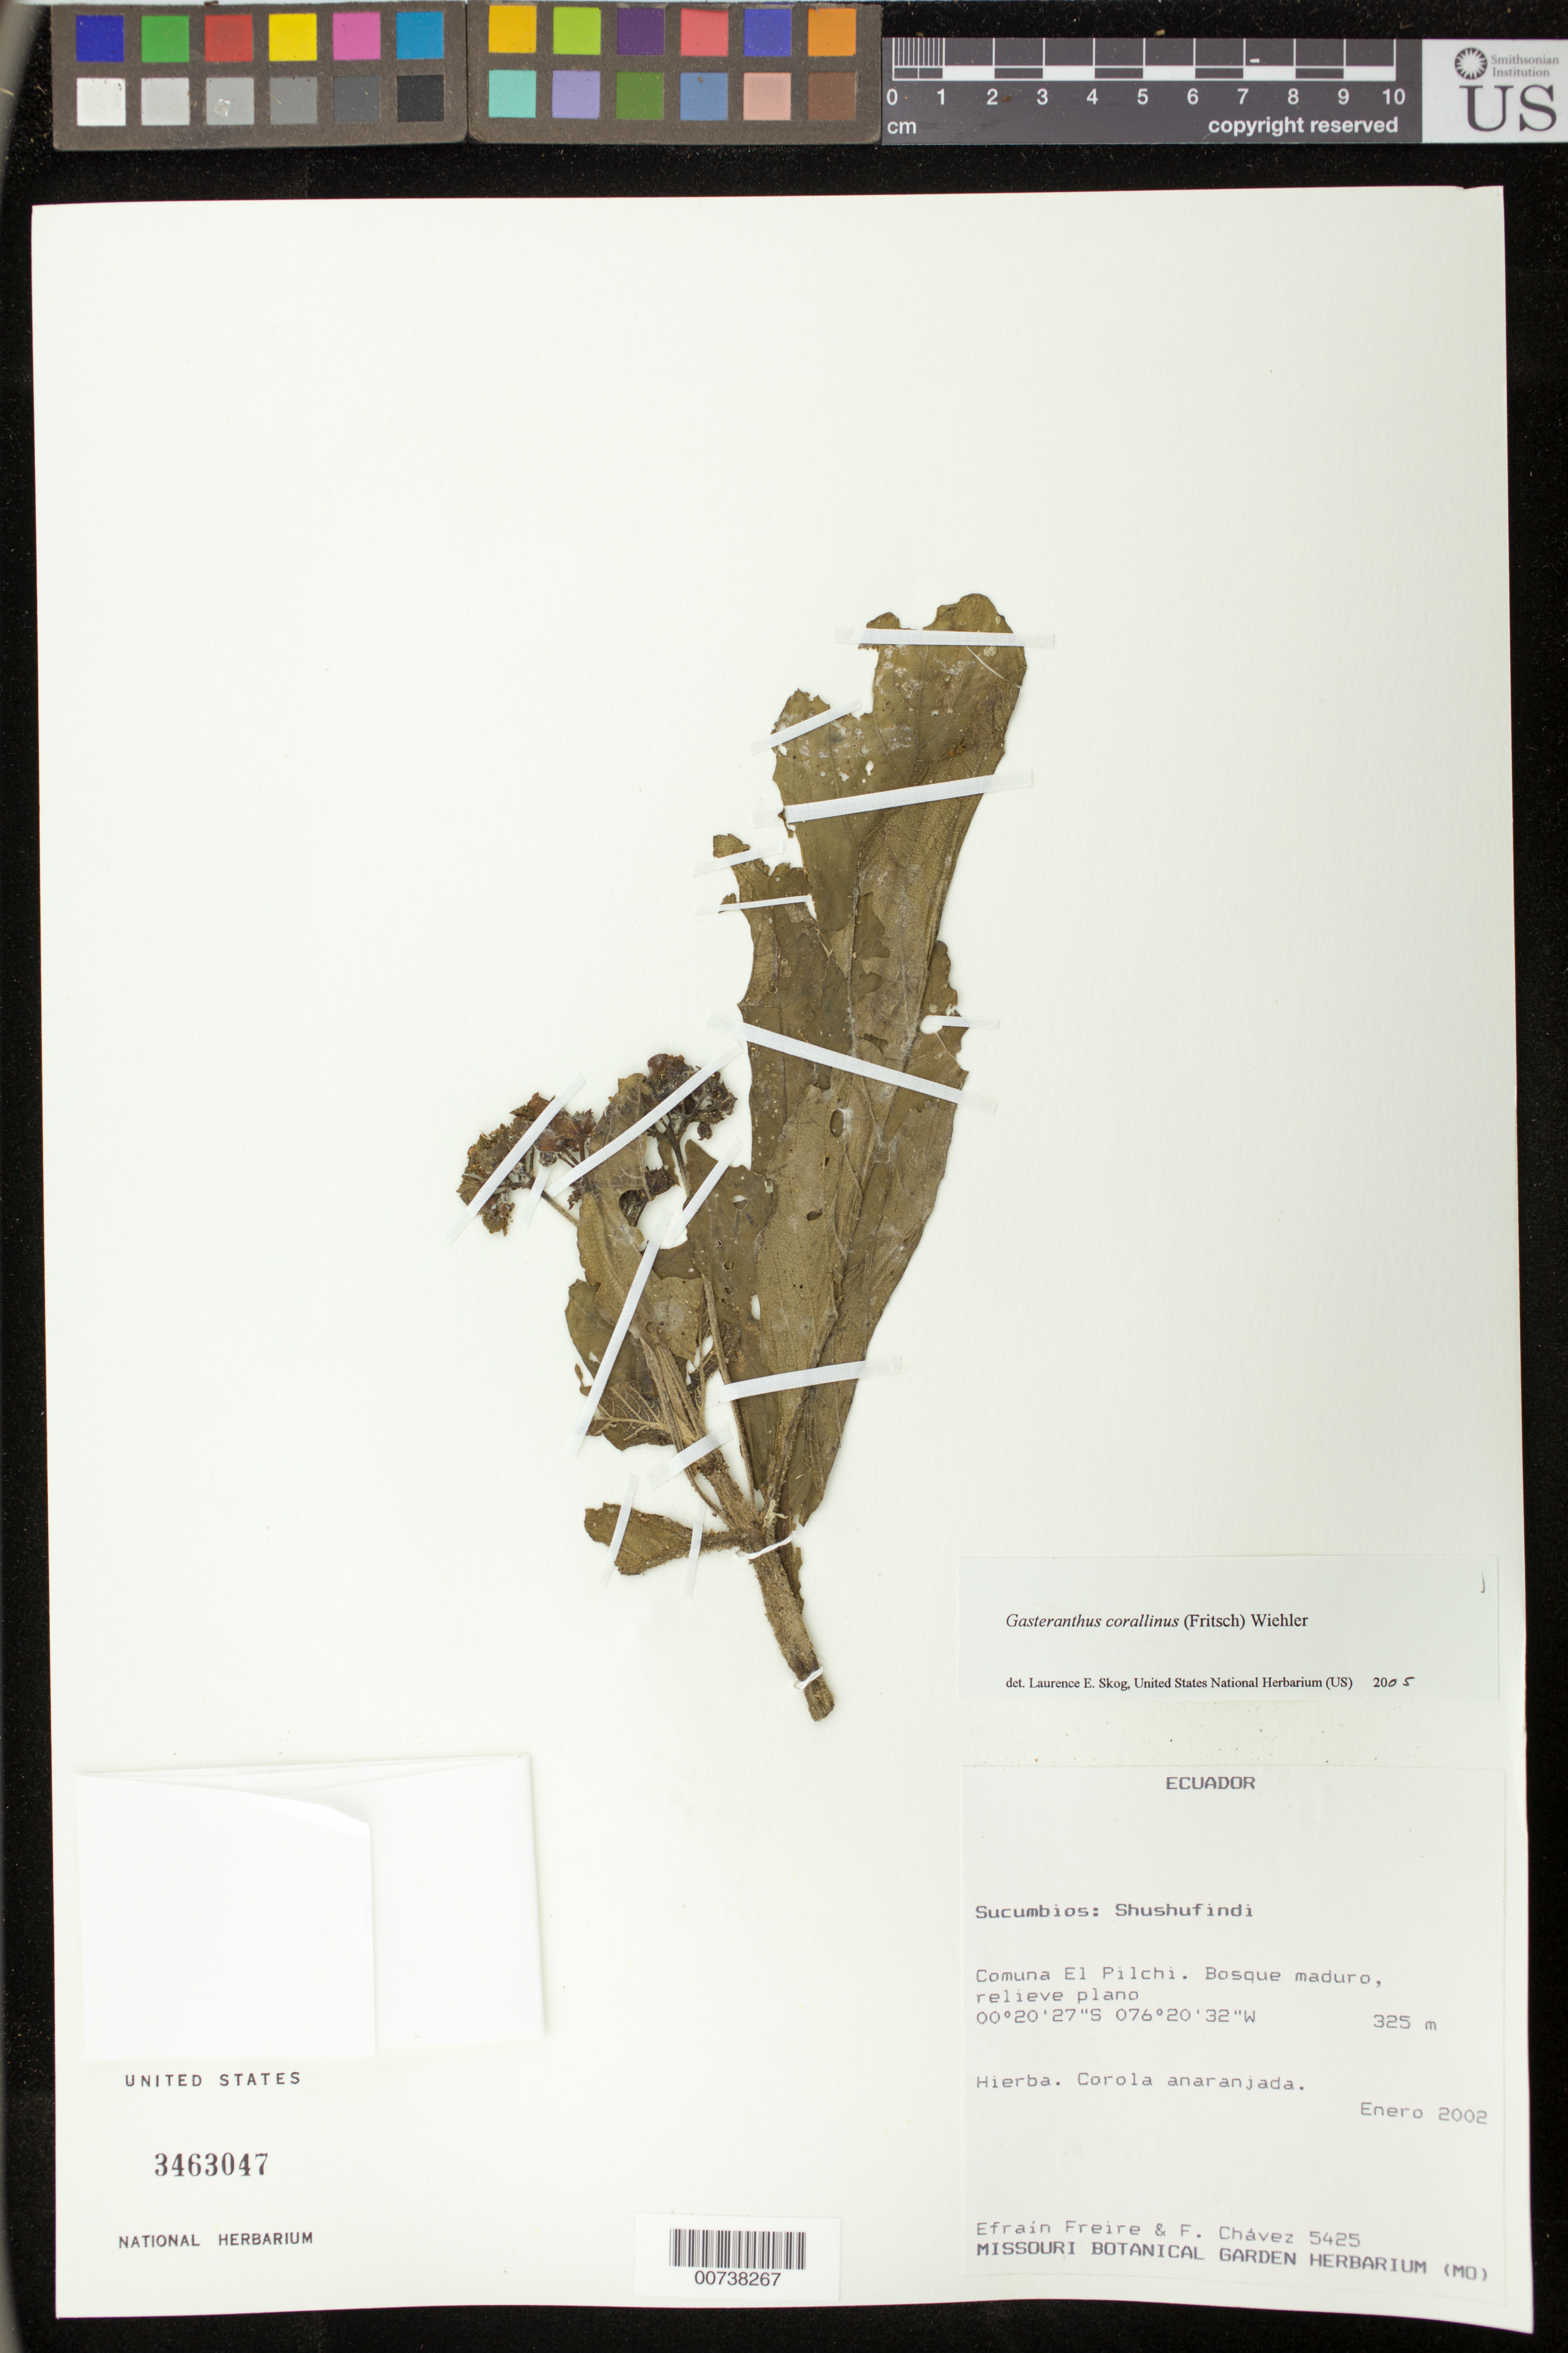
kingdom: Plantae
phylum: Tracheophyta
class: Magnoliopsida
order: Lamiales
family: Gesneriaceae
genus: Gasteranthus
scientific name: Gasteranthus corallinus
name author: (Fritsch) Wiehler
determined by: Skog, Laurence E.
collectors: E. Freire & F. Chávez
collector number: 5425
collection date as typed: Jan 2002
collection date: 2002-01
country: Ecuador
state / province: Sucumbíos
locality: Shushufindi; Comuna El Pilchi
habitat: Bosque maduro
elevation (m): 325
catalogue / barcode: US 3463047